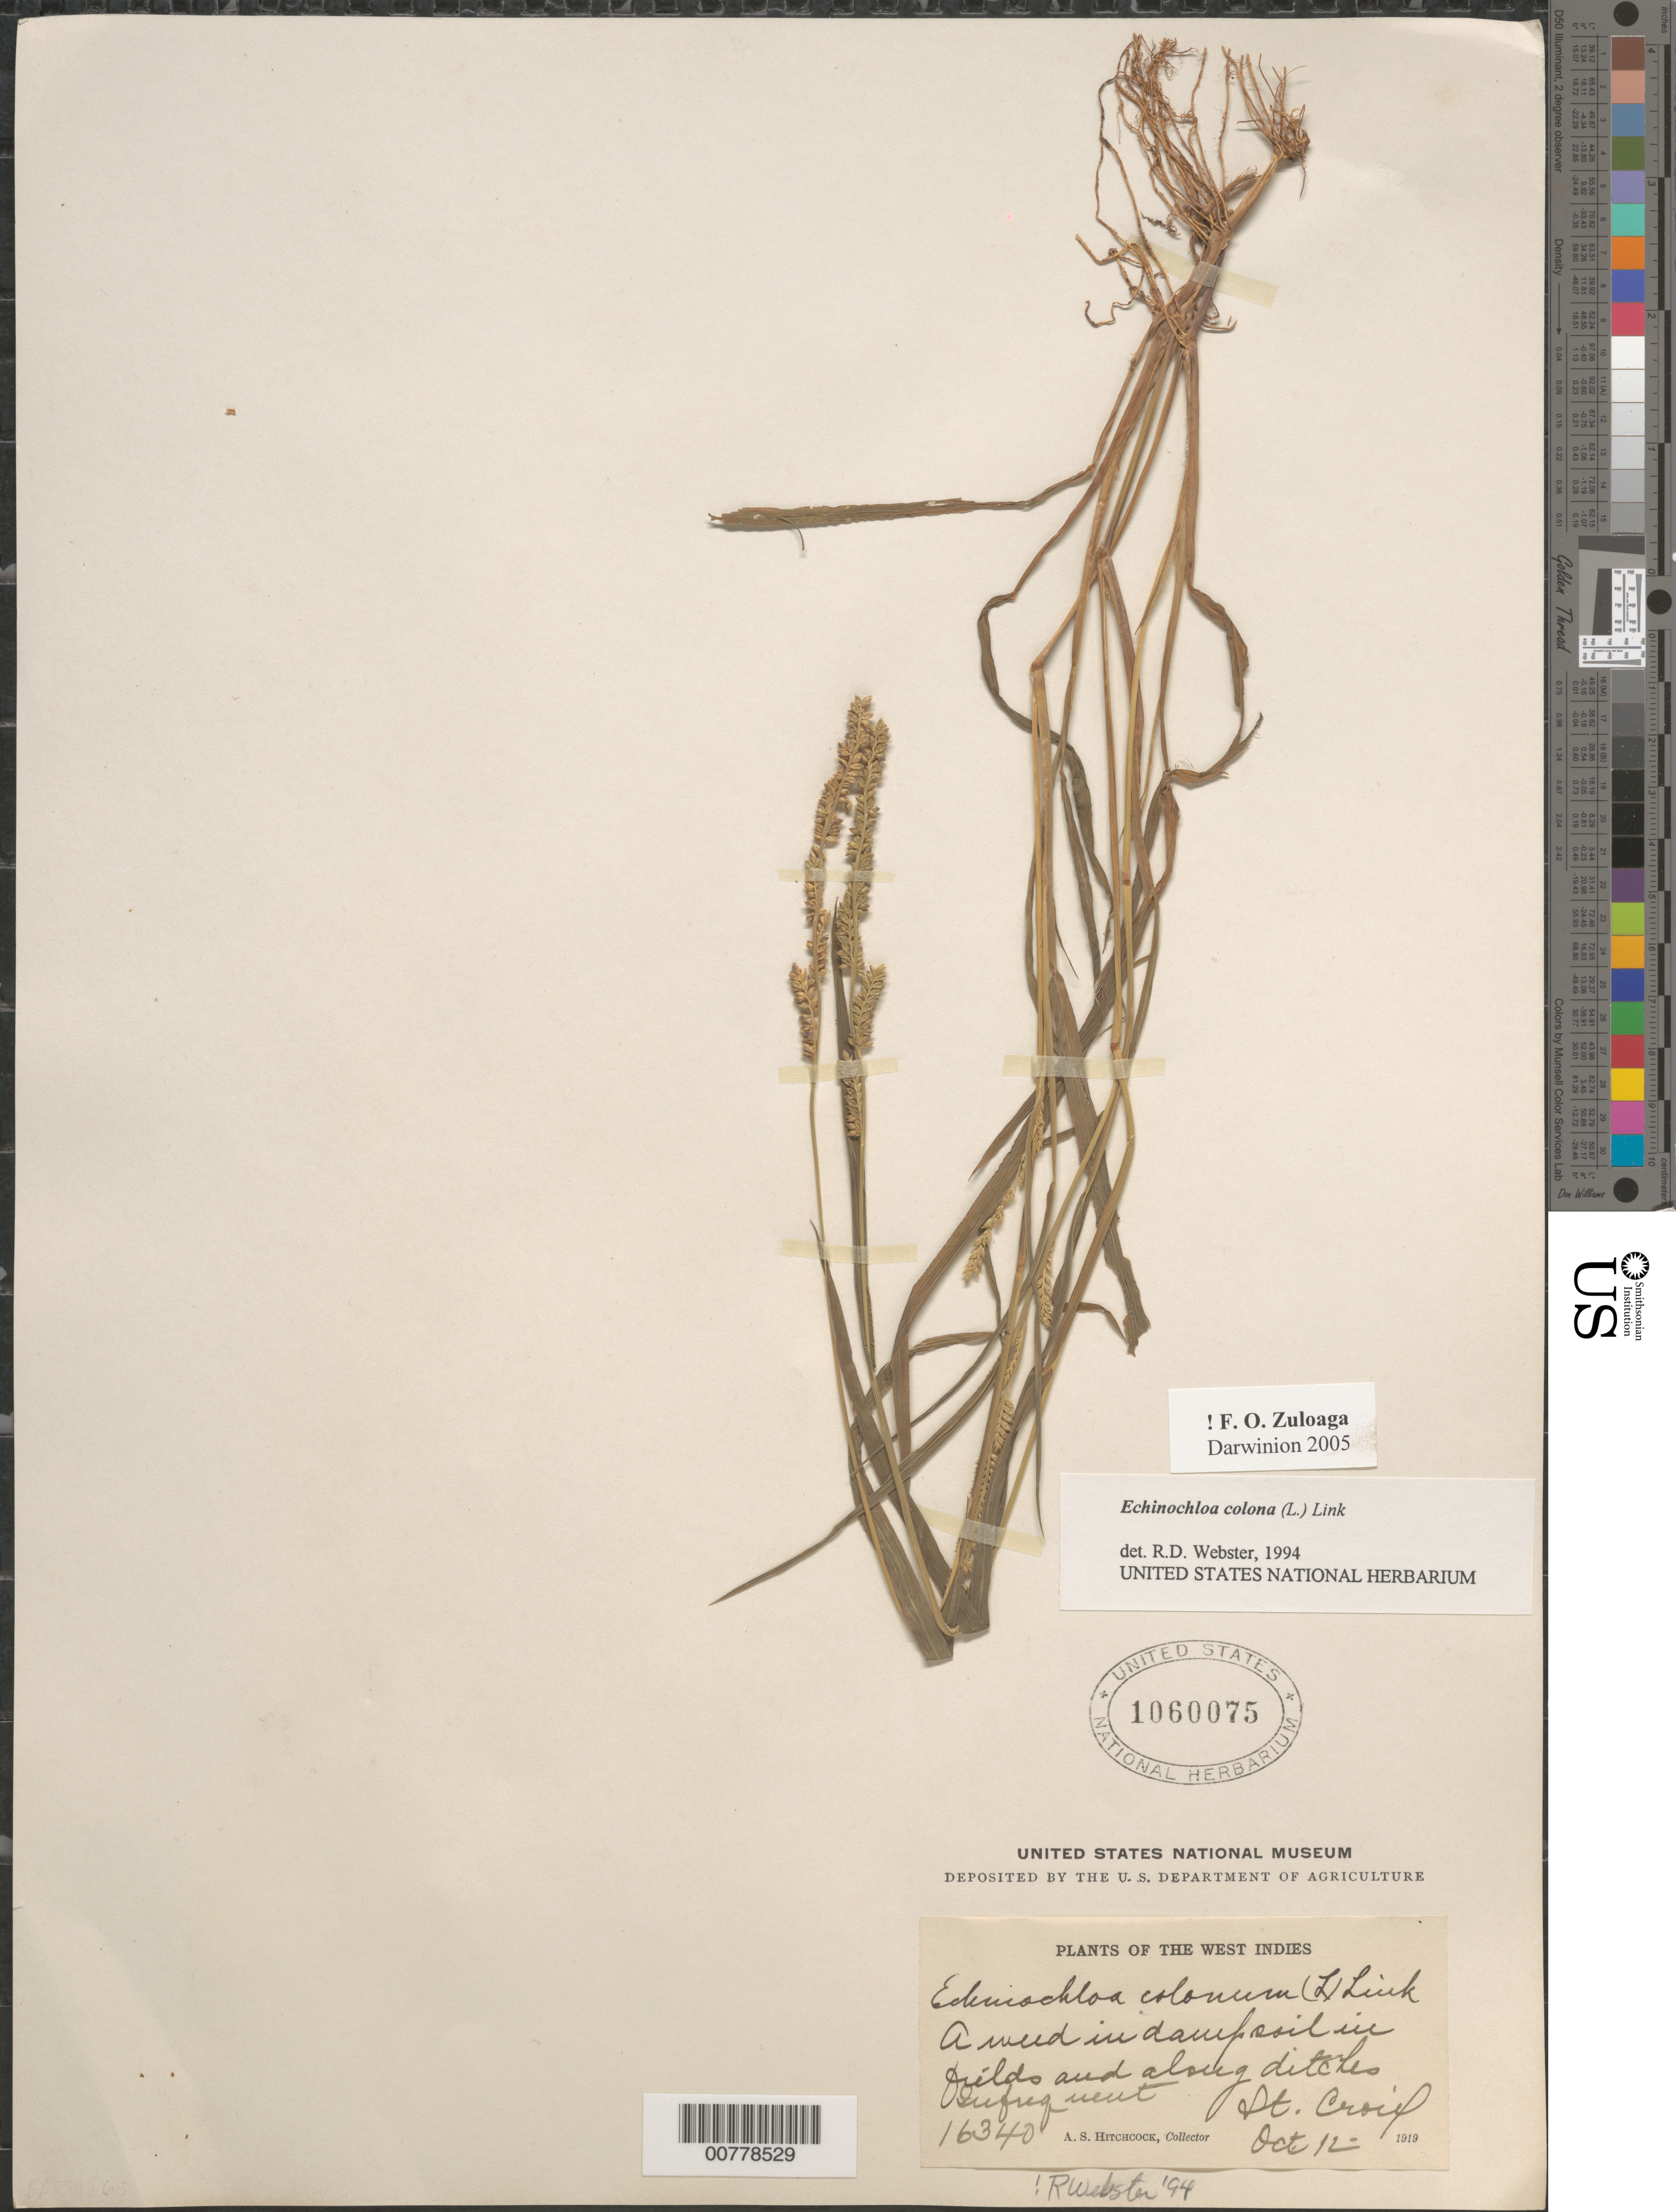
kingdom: Plantae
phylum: Tracheophyta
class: Liliopsida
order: Poales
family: Poaceae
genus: Echinochloa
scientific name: Echinochloa colona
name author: (L.) Link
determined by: Webster, Robert D.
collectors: A. S. Hitchcock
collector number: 16340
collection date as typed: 12 Oct 1919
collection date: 1919-10-12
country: U.S. Virgin Islands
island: St. Croix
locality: St. Croix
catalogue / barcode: US 1060075